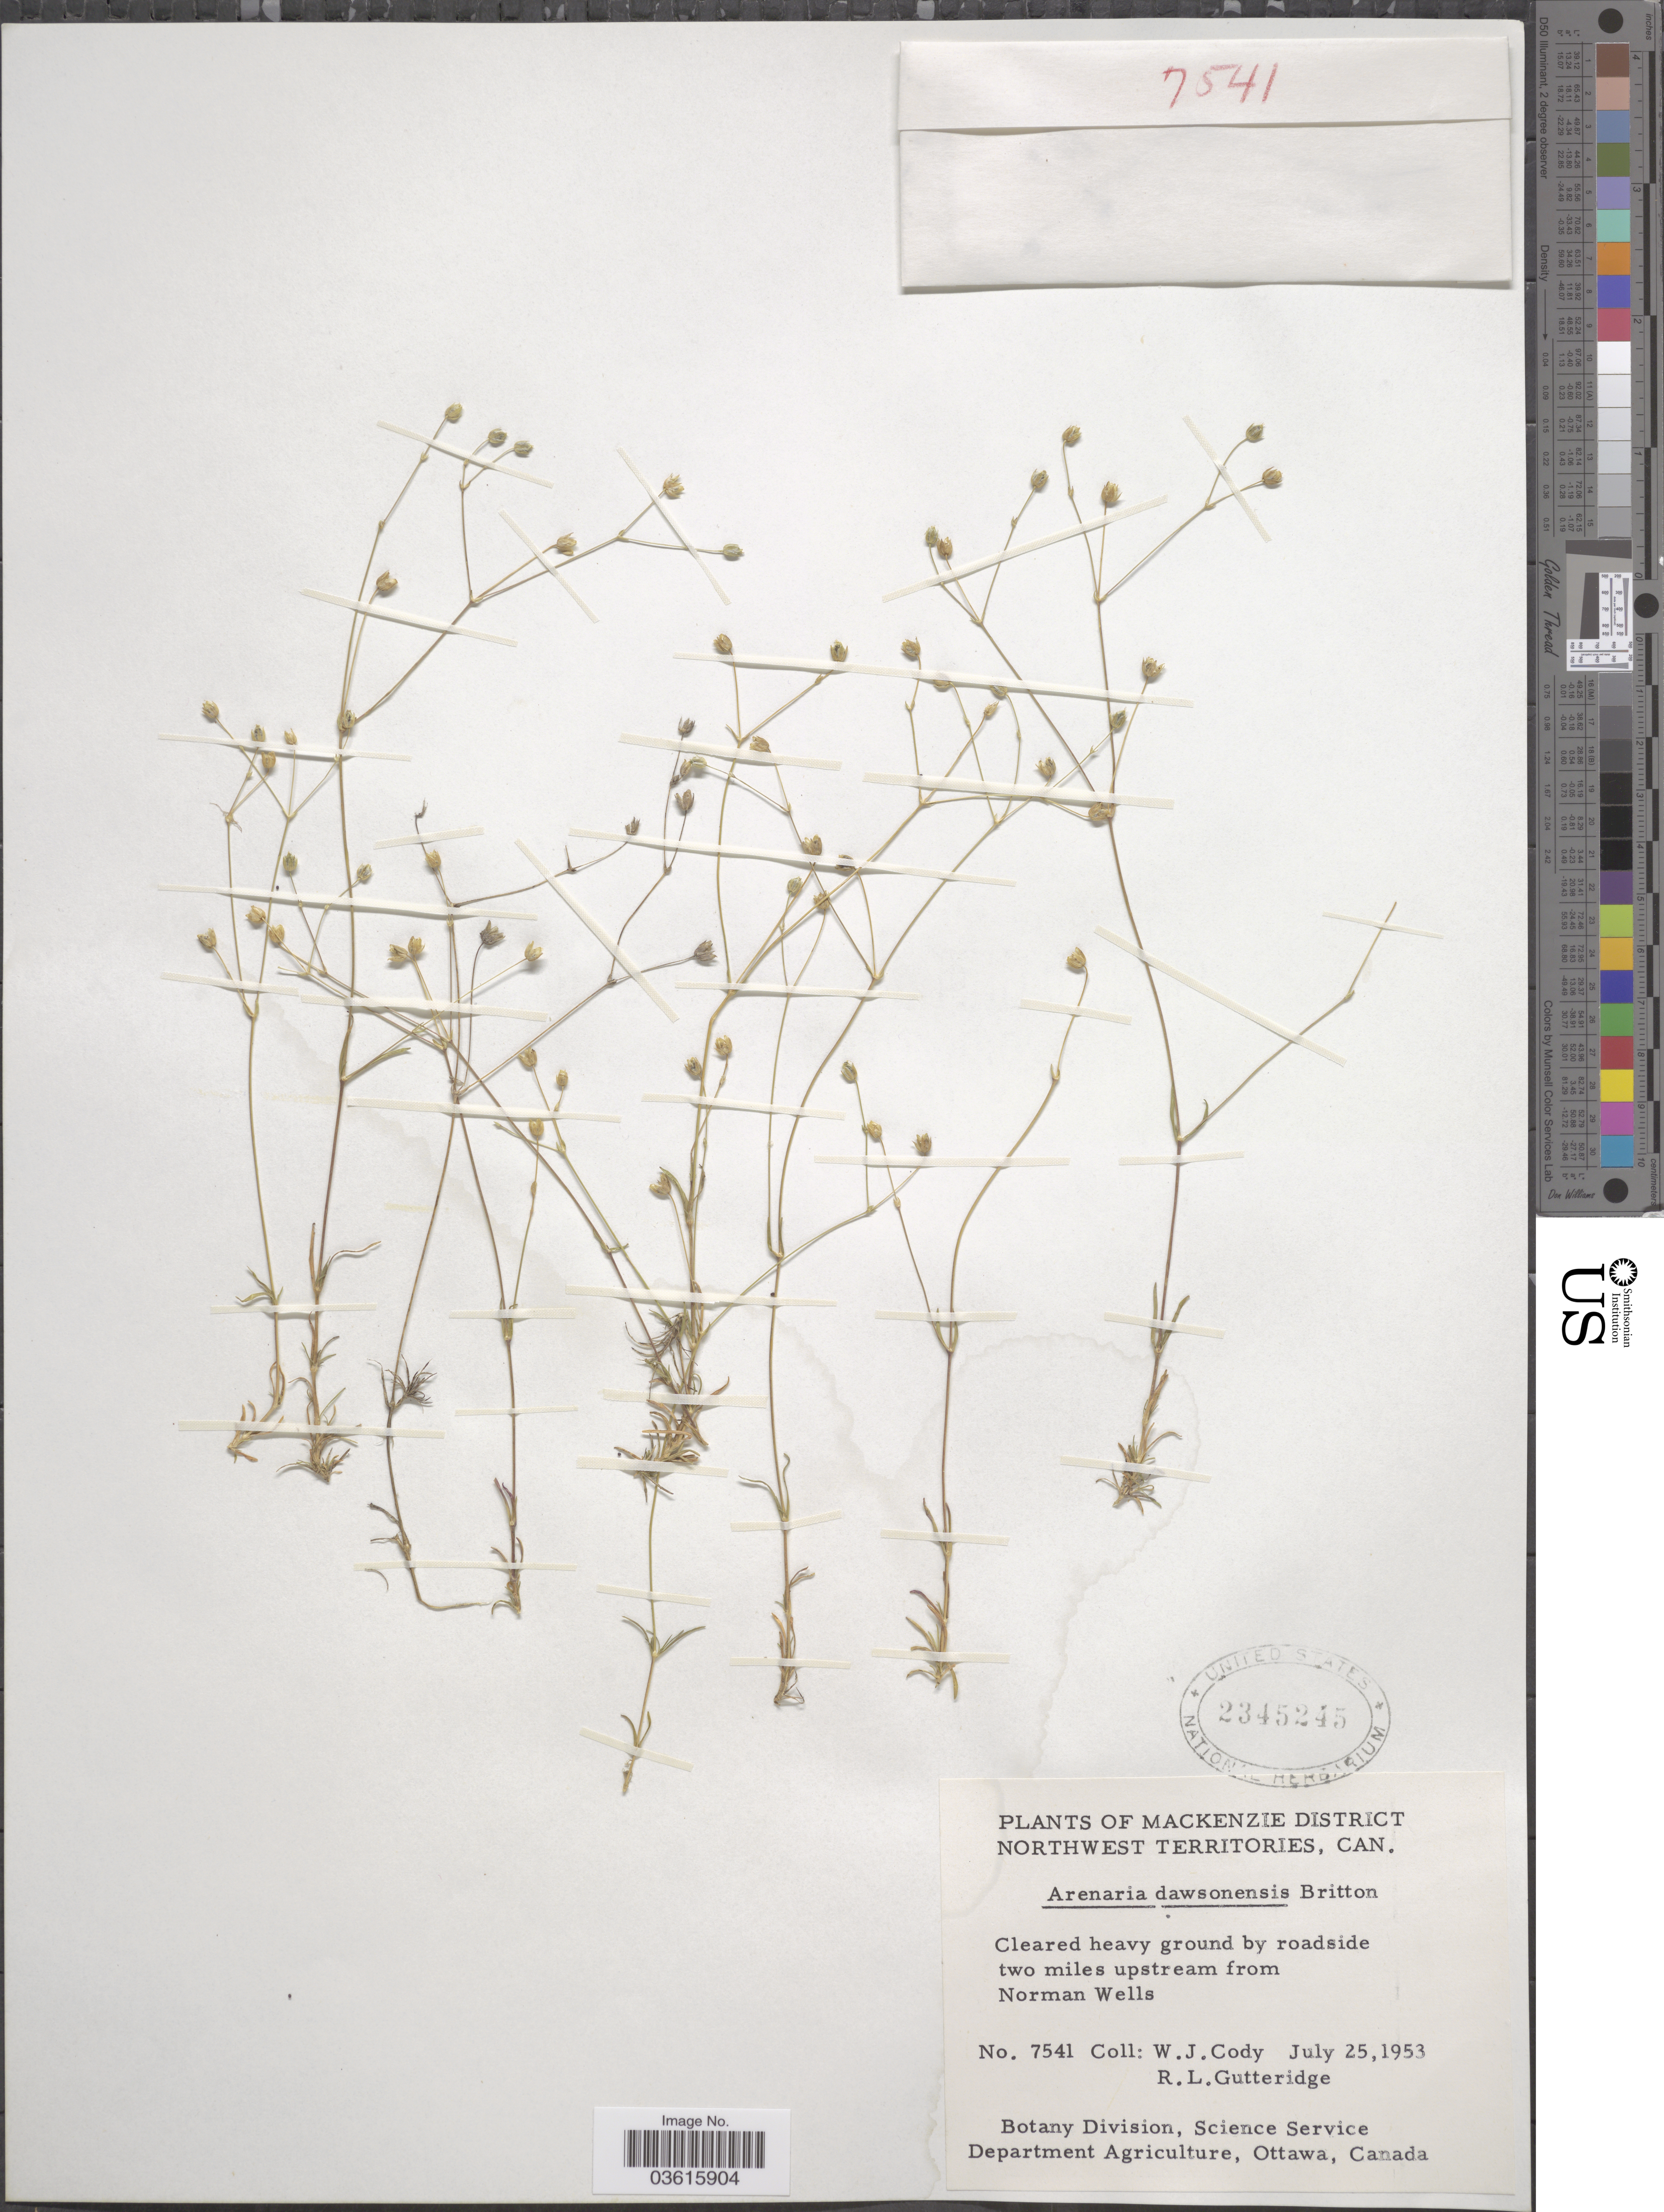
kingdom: Plantae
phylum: Tracheophyta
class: Magnoliopsida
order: Caryophyllales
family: Caryophyllaceae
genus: Minuartia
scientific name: Minuartia dawsonensis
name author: (Britton) House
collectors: W. Cody & R. Gutteridge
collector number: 7541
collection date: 1953-07-25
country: Canada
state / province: Northwest Territories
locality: Mackenzie District. Cleared heavy ground by roadside two miles upstream from Norman Wells.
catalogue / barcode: US 2345245